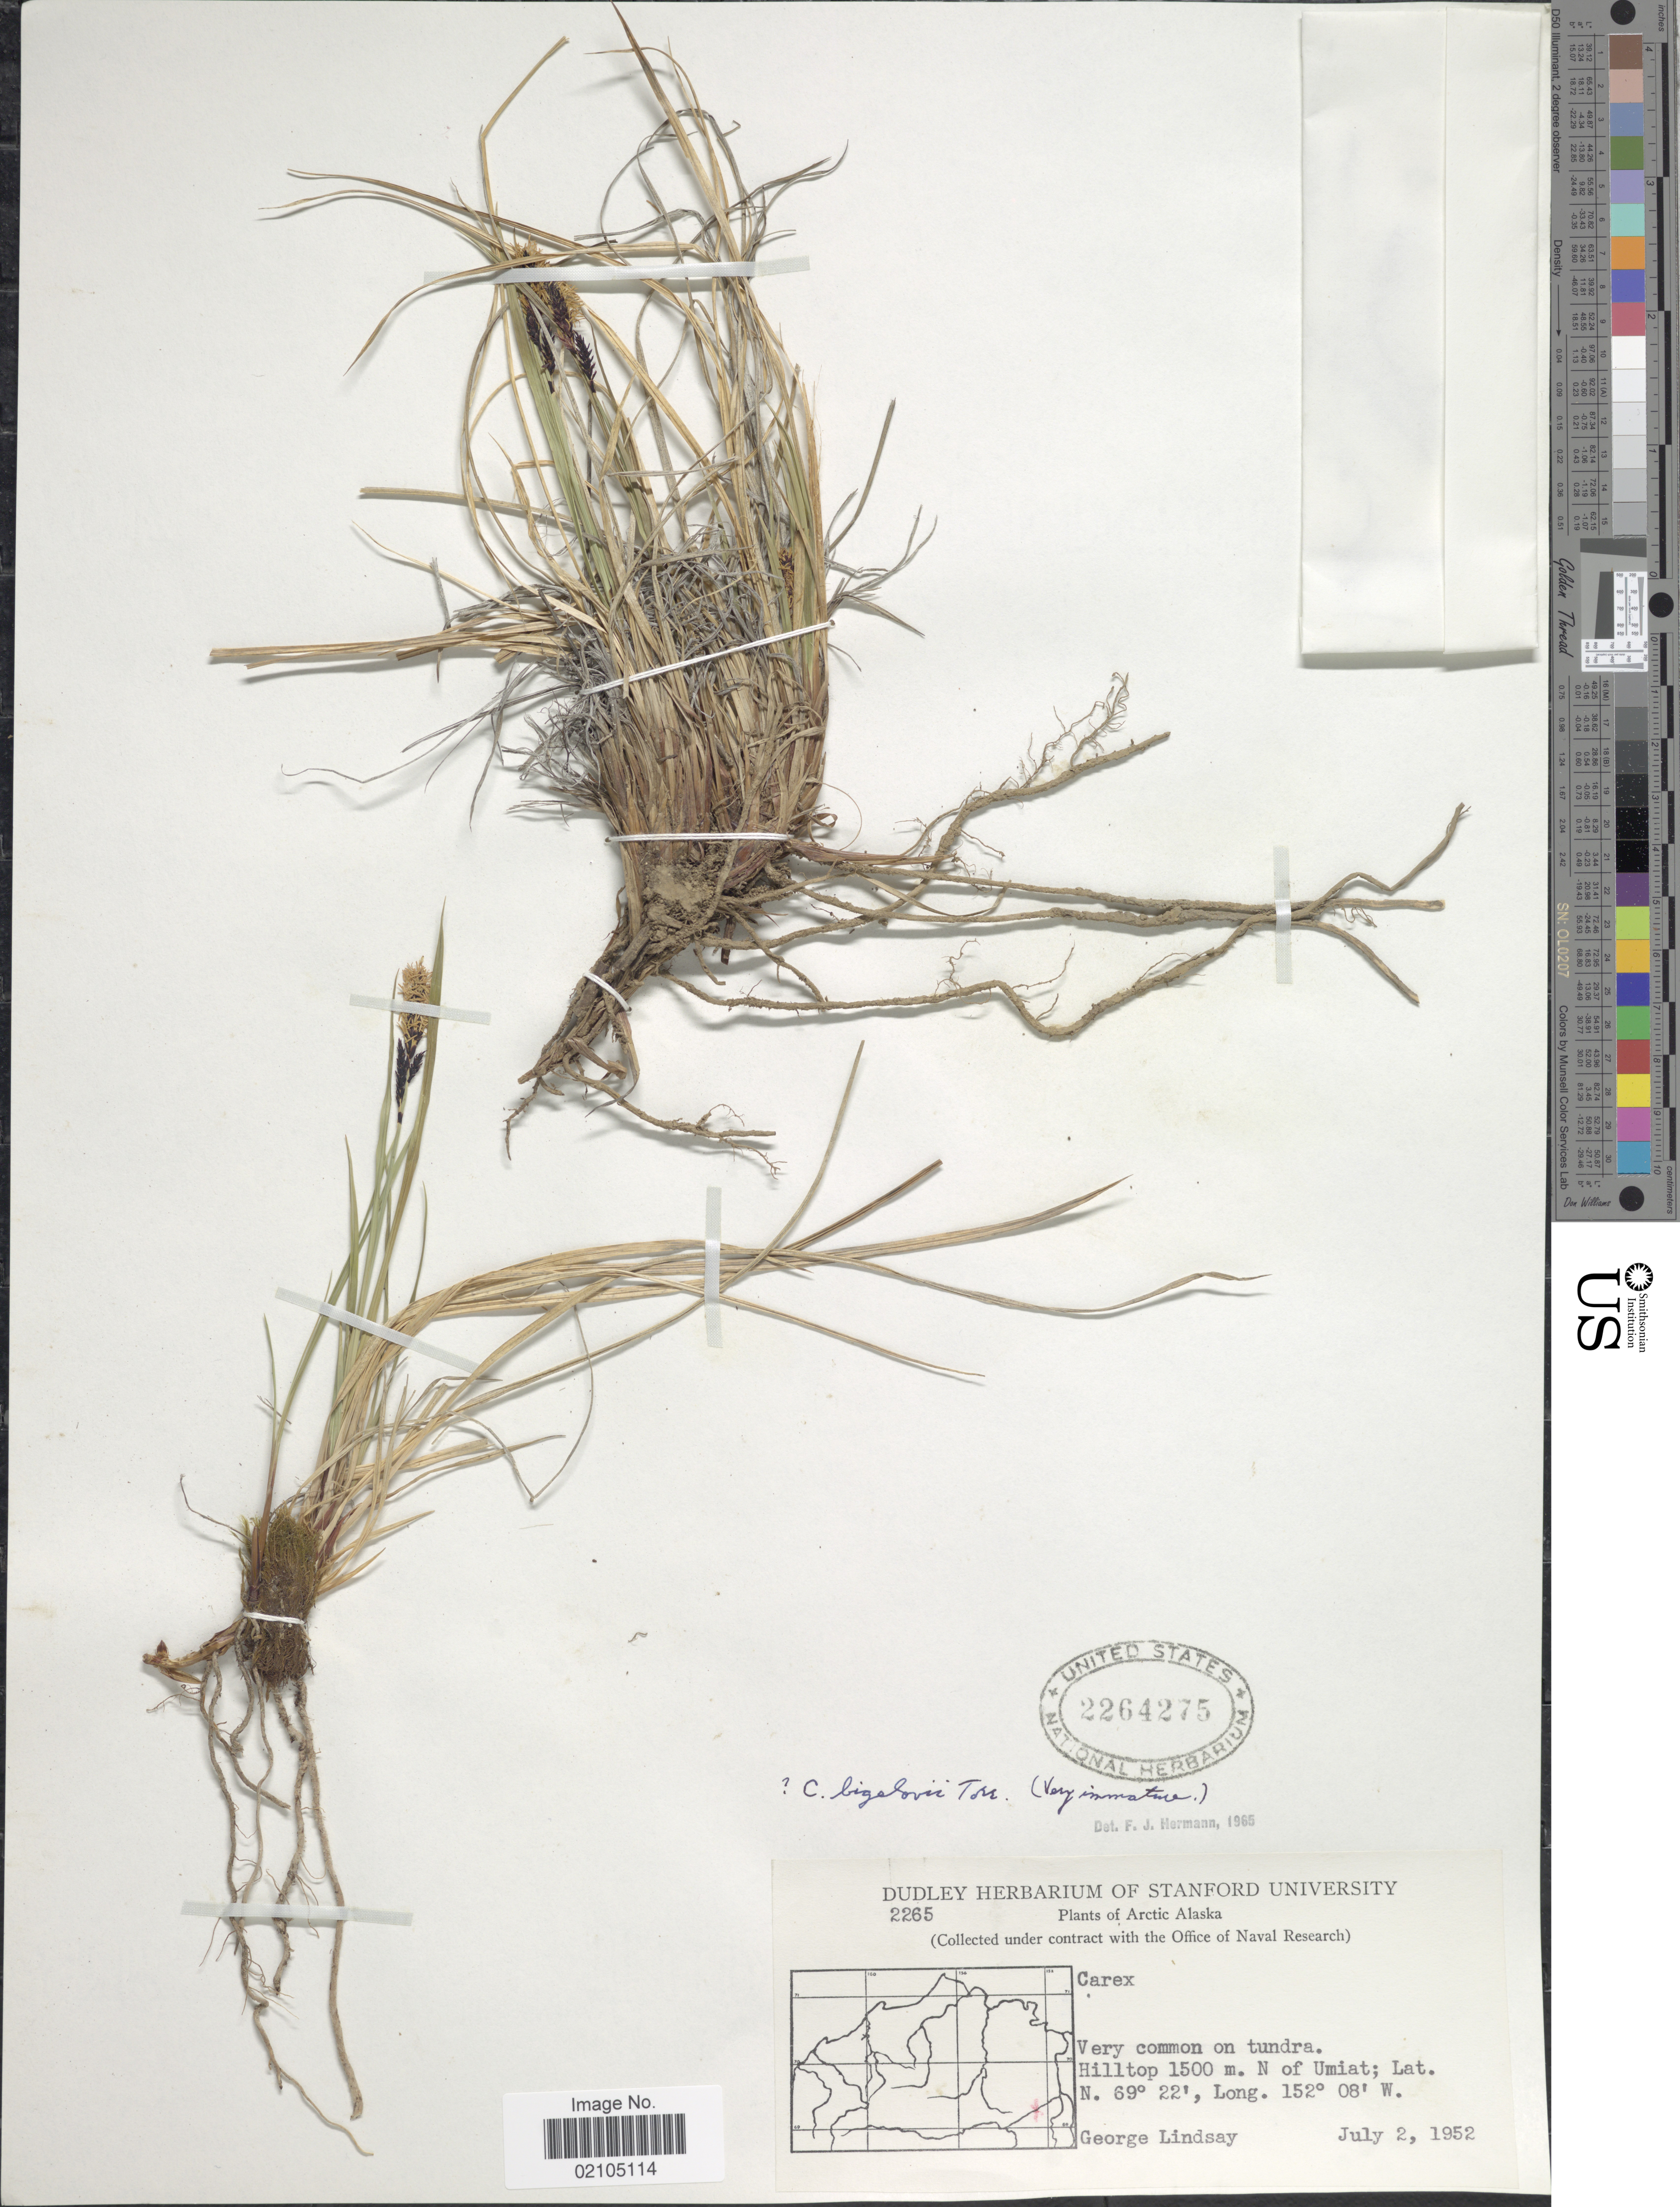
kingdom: Plantae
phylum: Tracheophyta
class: Liliopsida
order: Poales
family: Cyperaceae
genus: Carex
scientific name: Carex bigelowii subsp. lugens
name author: (Holm) T.V. Egorova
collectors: G. Lindsay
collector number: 2265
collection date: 1952-07-02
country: United States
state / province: Alaska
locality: Arctic Alaska. Hilltop 1500 m. N of Umiat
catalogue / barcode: US 2264275